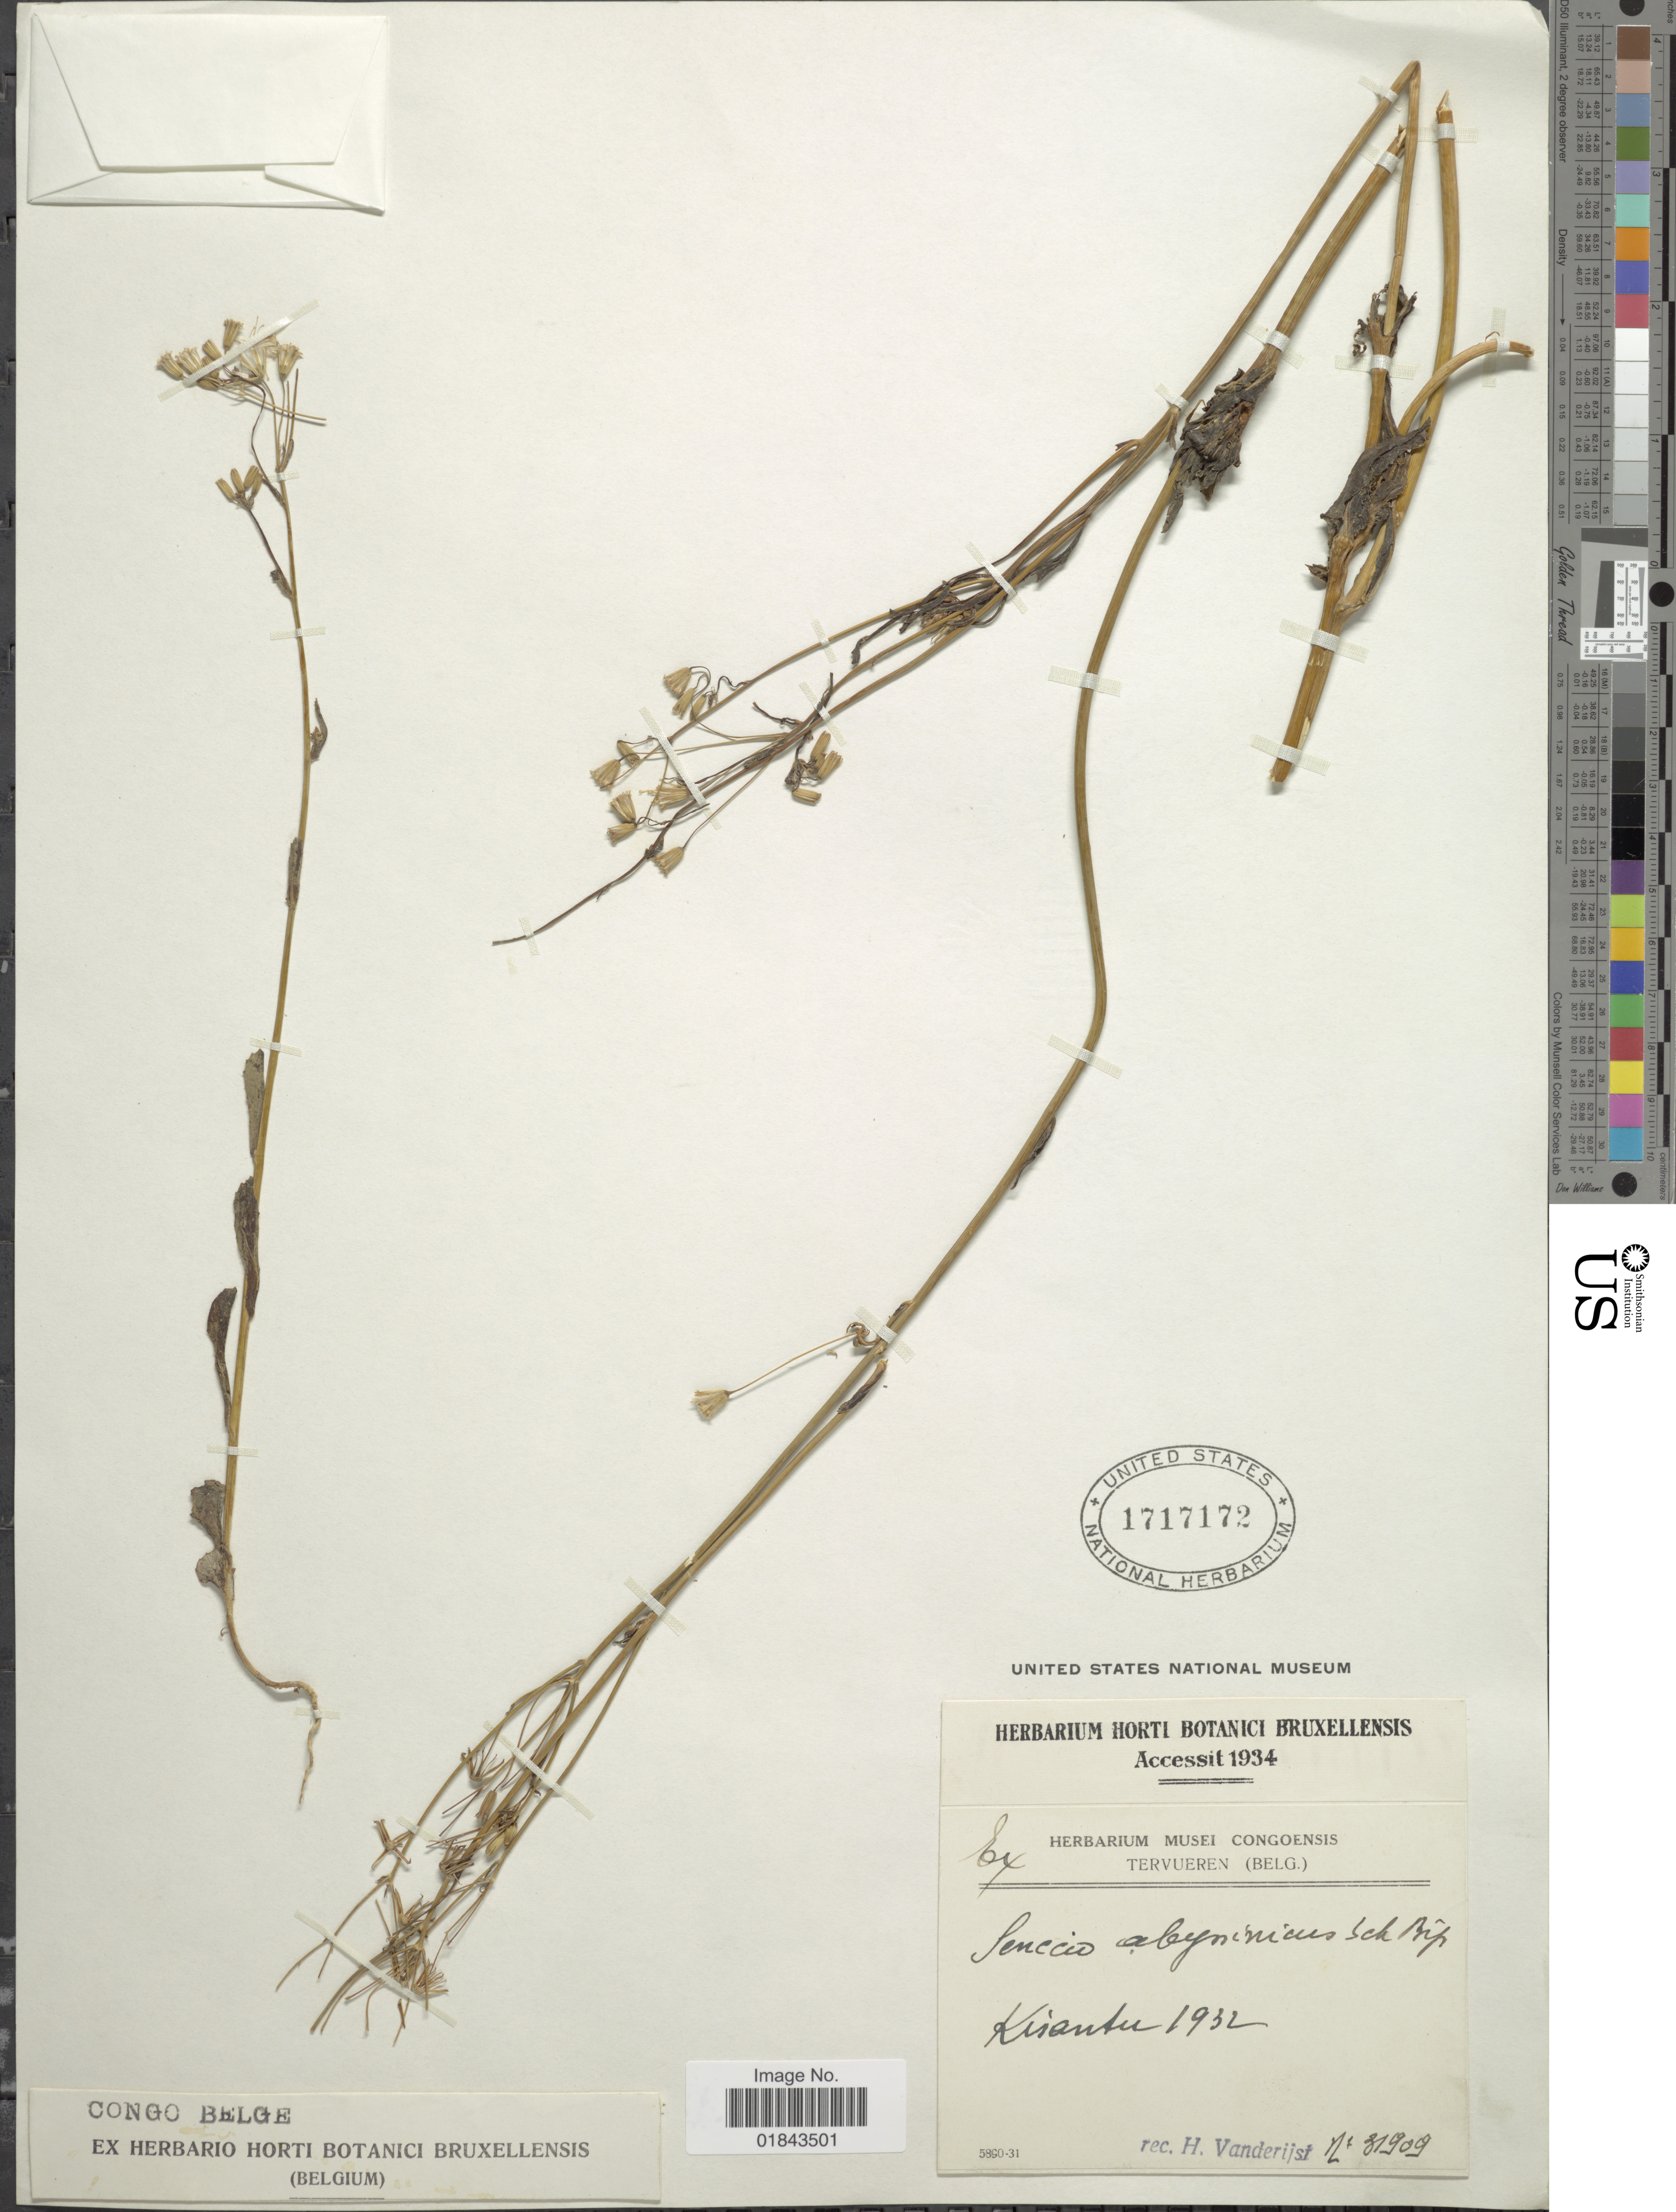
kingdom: Plantae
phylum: Tracheophyta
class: Magnoliopsida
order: Asterales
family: Asteraceae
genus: Emilia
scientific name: Emilia abyssinica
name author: (Sch. Bip. ex A. Rich.) C. Jeffrey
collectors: H. Vanderyst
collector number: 31909?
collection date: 1932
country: Congo, Democratic Republic of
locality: Kisantu.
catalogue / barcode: US 1717172